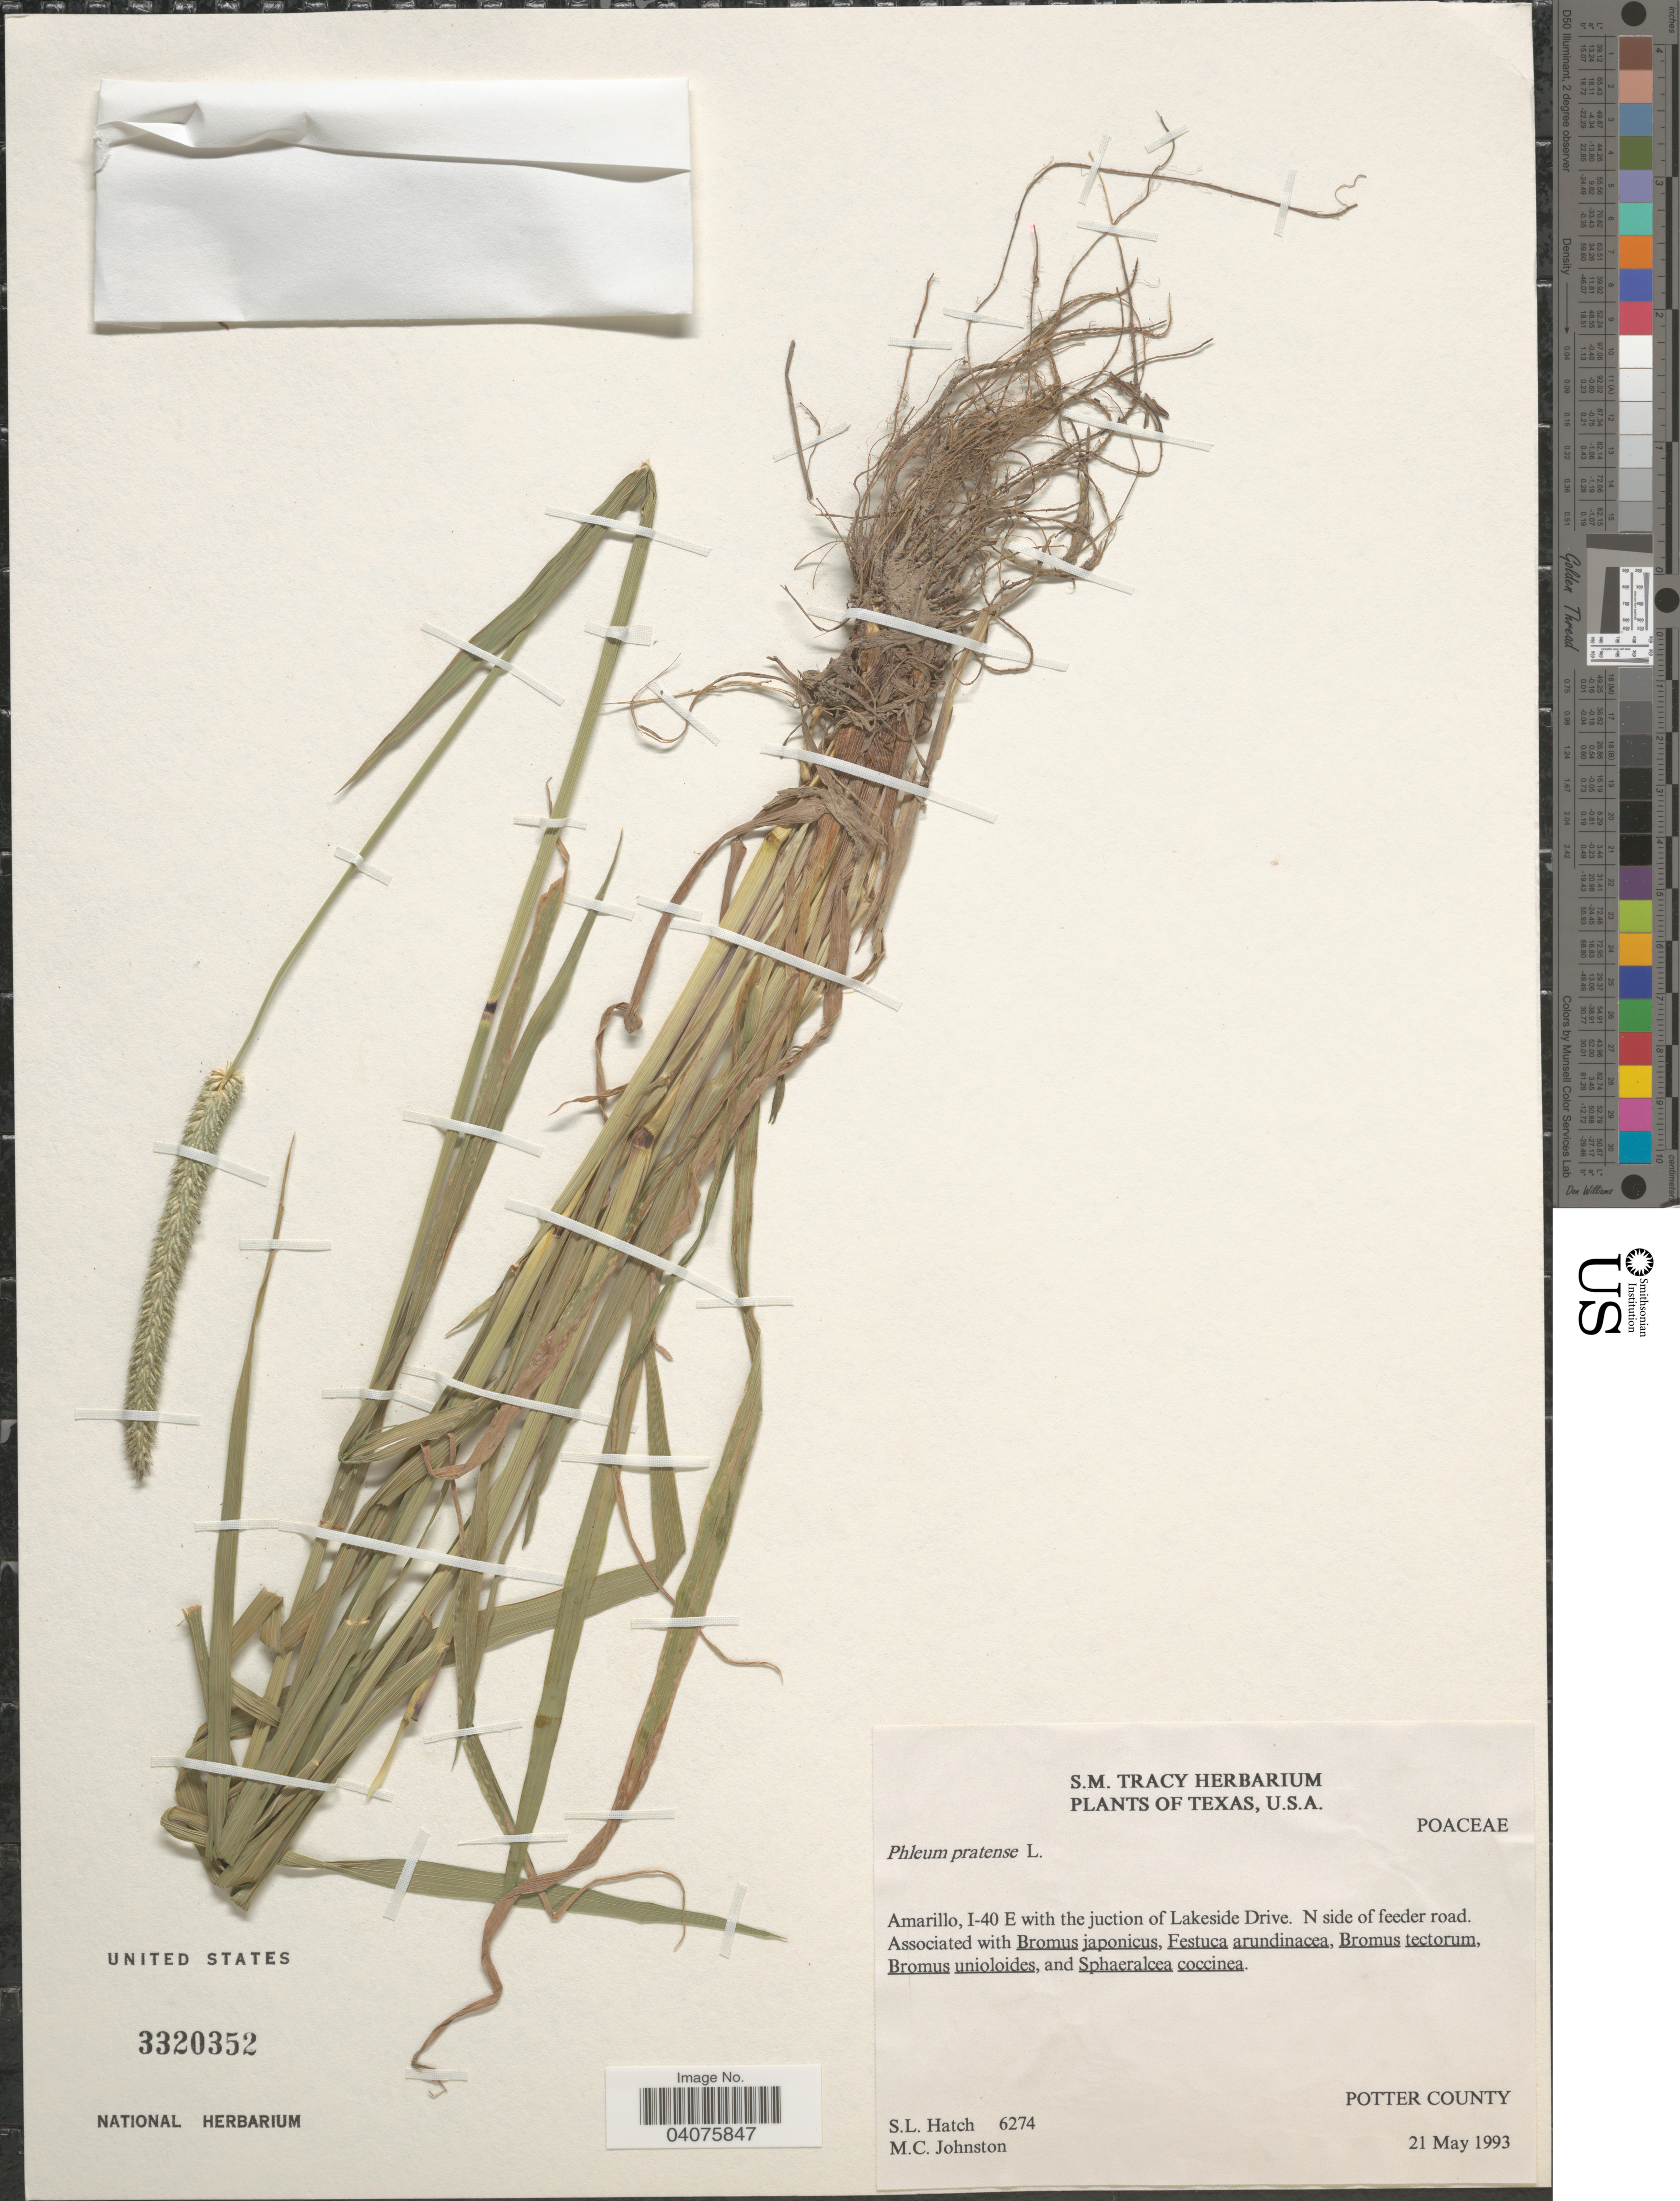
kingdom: Plantae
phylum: Tracheophyta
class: Liliopsida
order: Poales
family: Poaceae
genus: Phleum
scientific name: Phleum pratense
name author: L.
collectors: S. Hatch & M. Johnston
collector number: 6274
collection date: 1993-05-21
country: United States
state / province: Texas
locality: Amarillo, I-40 E with the junction of Lakeside Drive. N side of feeder road. Potter County.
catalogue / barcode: US 3320352